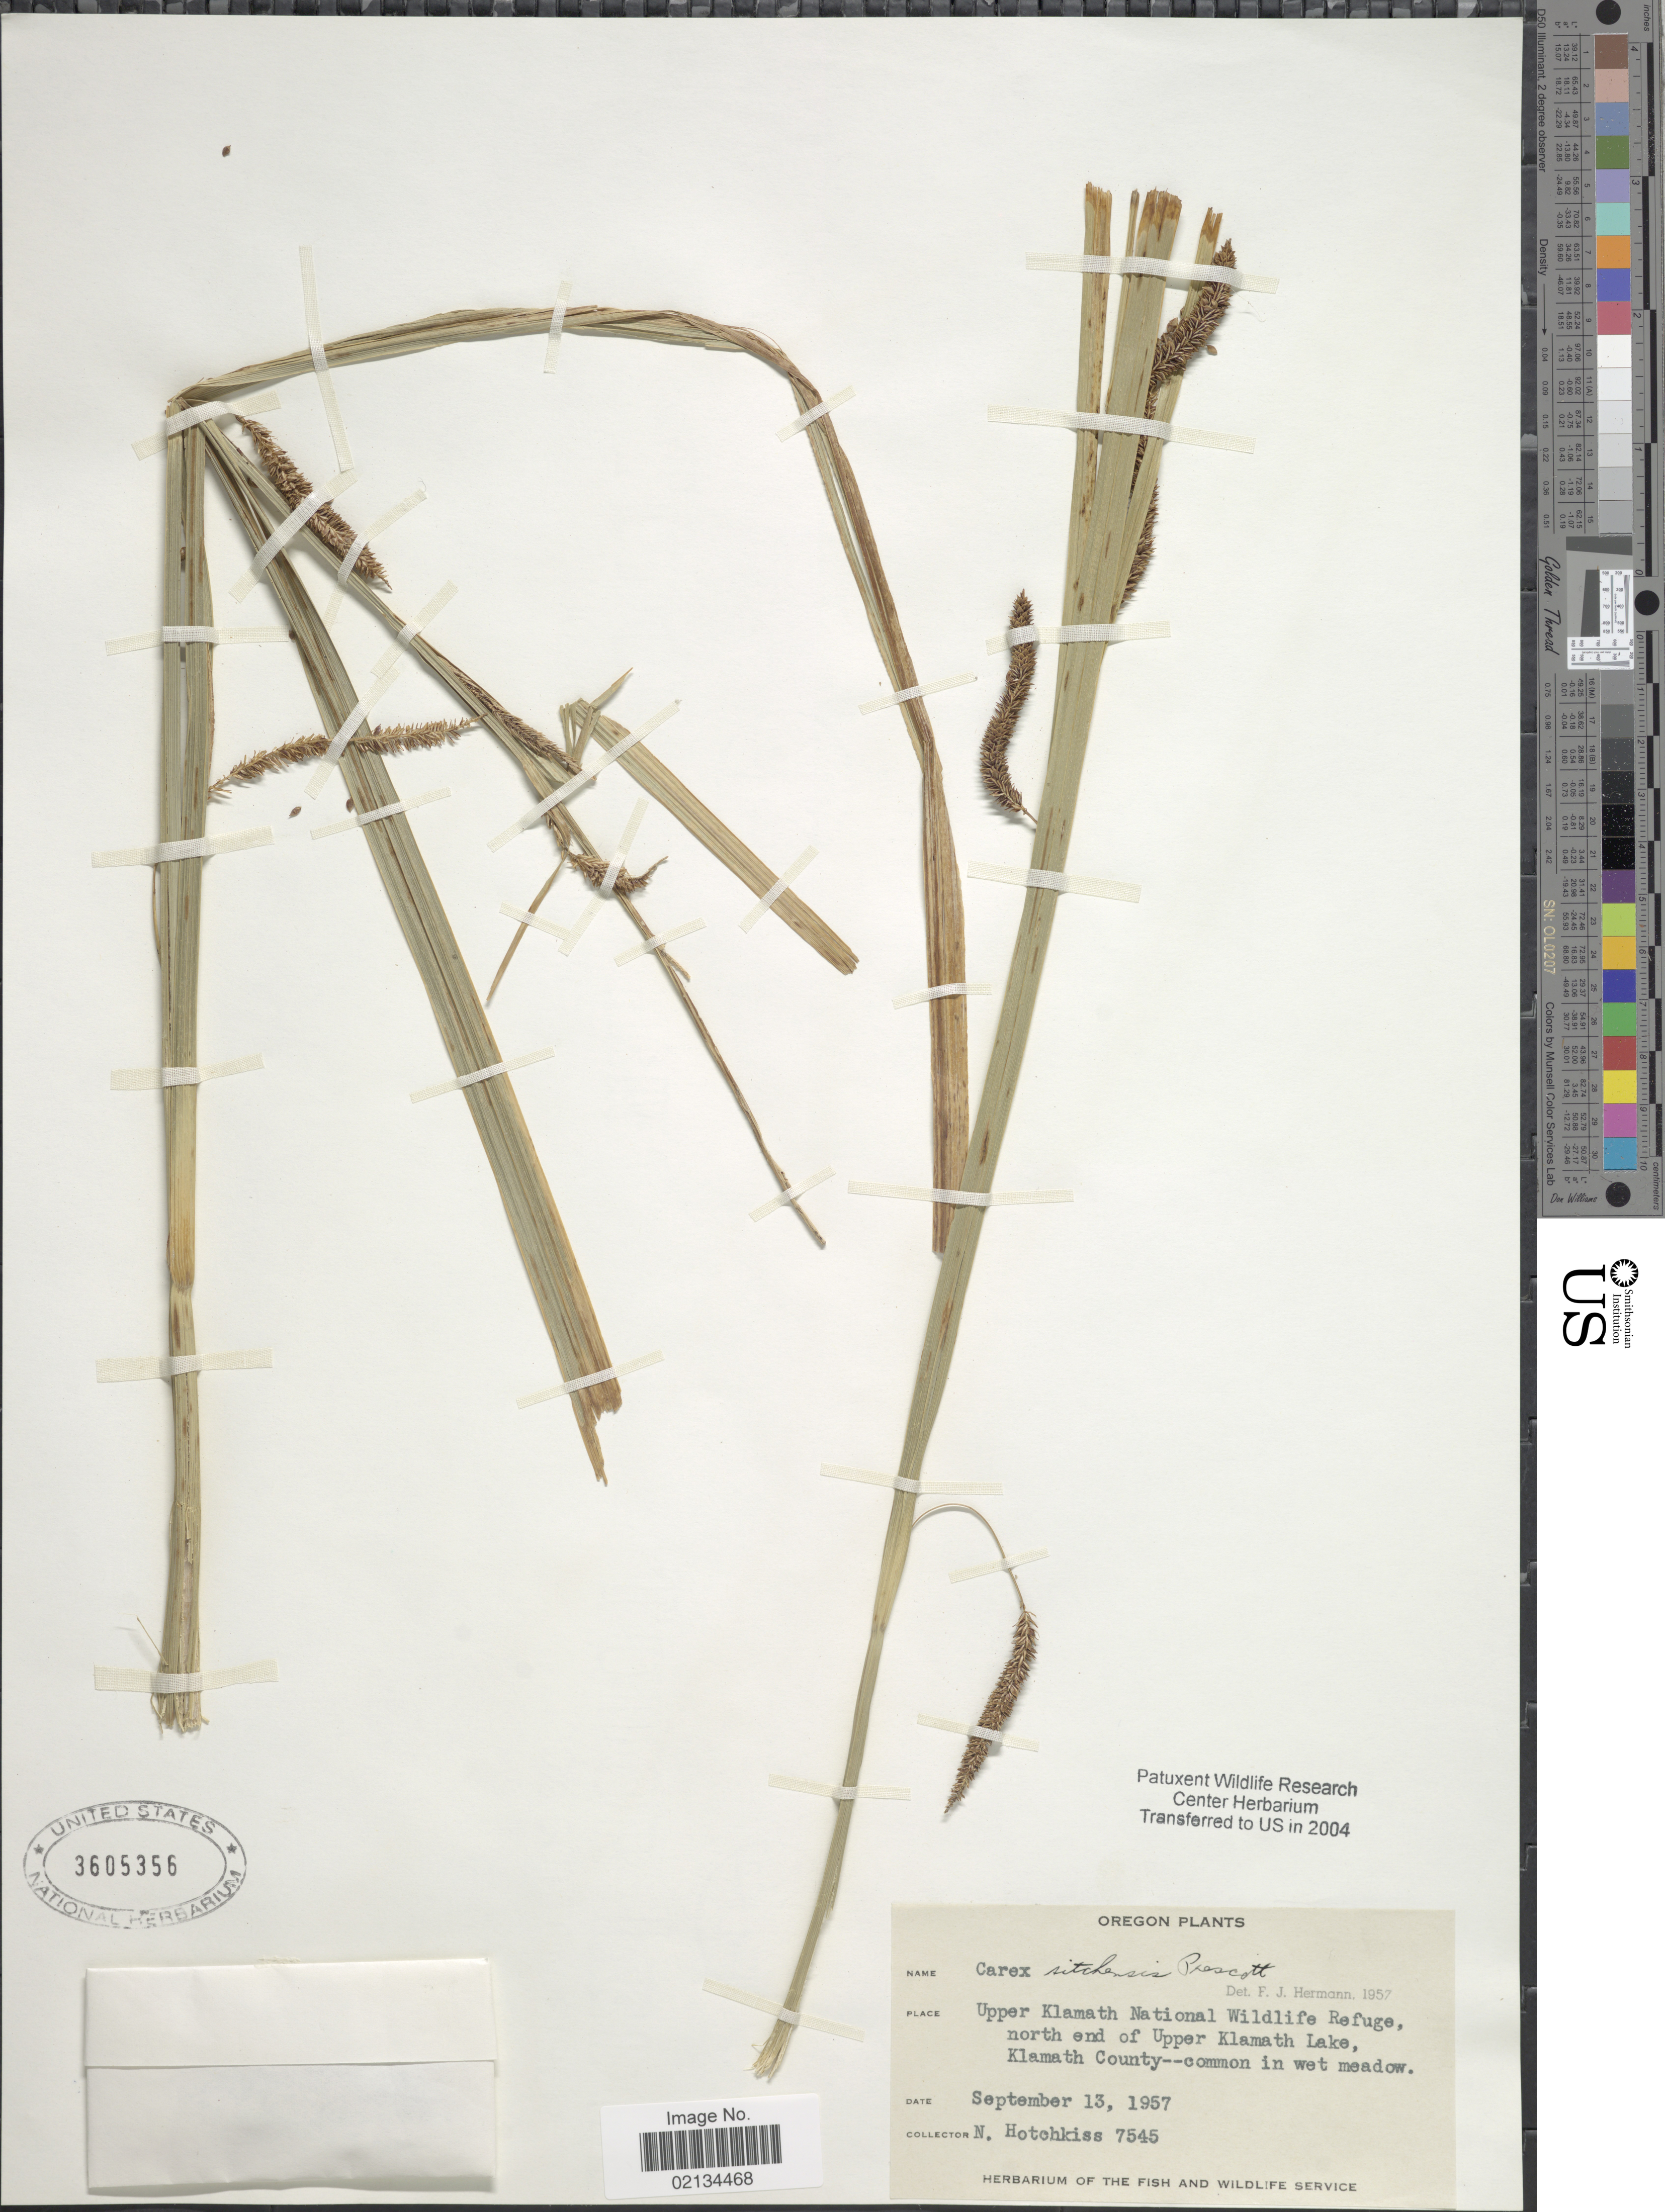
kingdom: Plantae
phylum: Tracheophyta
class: Liliopsida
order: Poales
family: Cyperaceae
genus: Carex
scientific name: Carex aquatilis var. dives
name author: (Holm) Kük.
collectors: N. Hotchkiss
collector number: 7545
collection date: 1957-09-13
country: United States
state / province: Oregon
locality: Upper Klamath National Wildlife Refuge, north end of Upper Klamath Lake, Klamath County-common in wet meadow.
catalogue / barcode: US 3605356